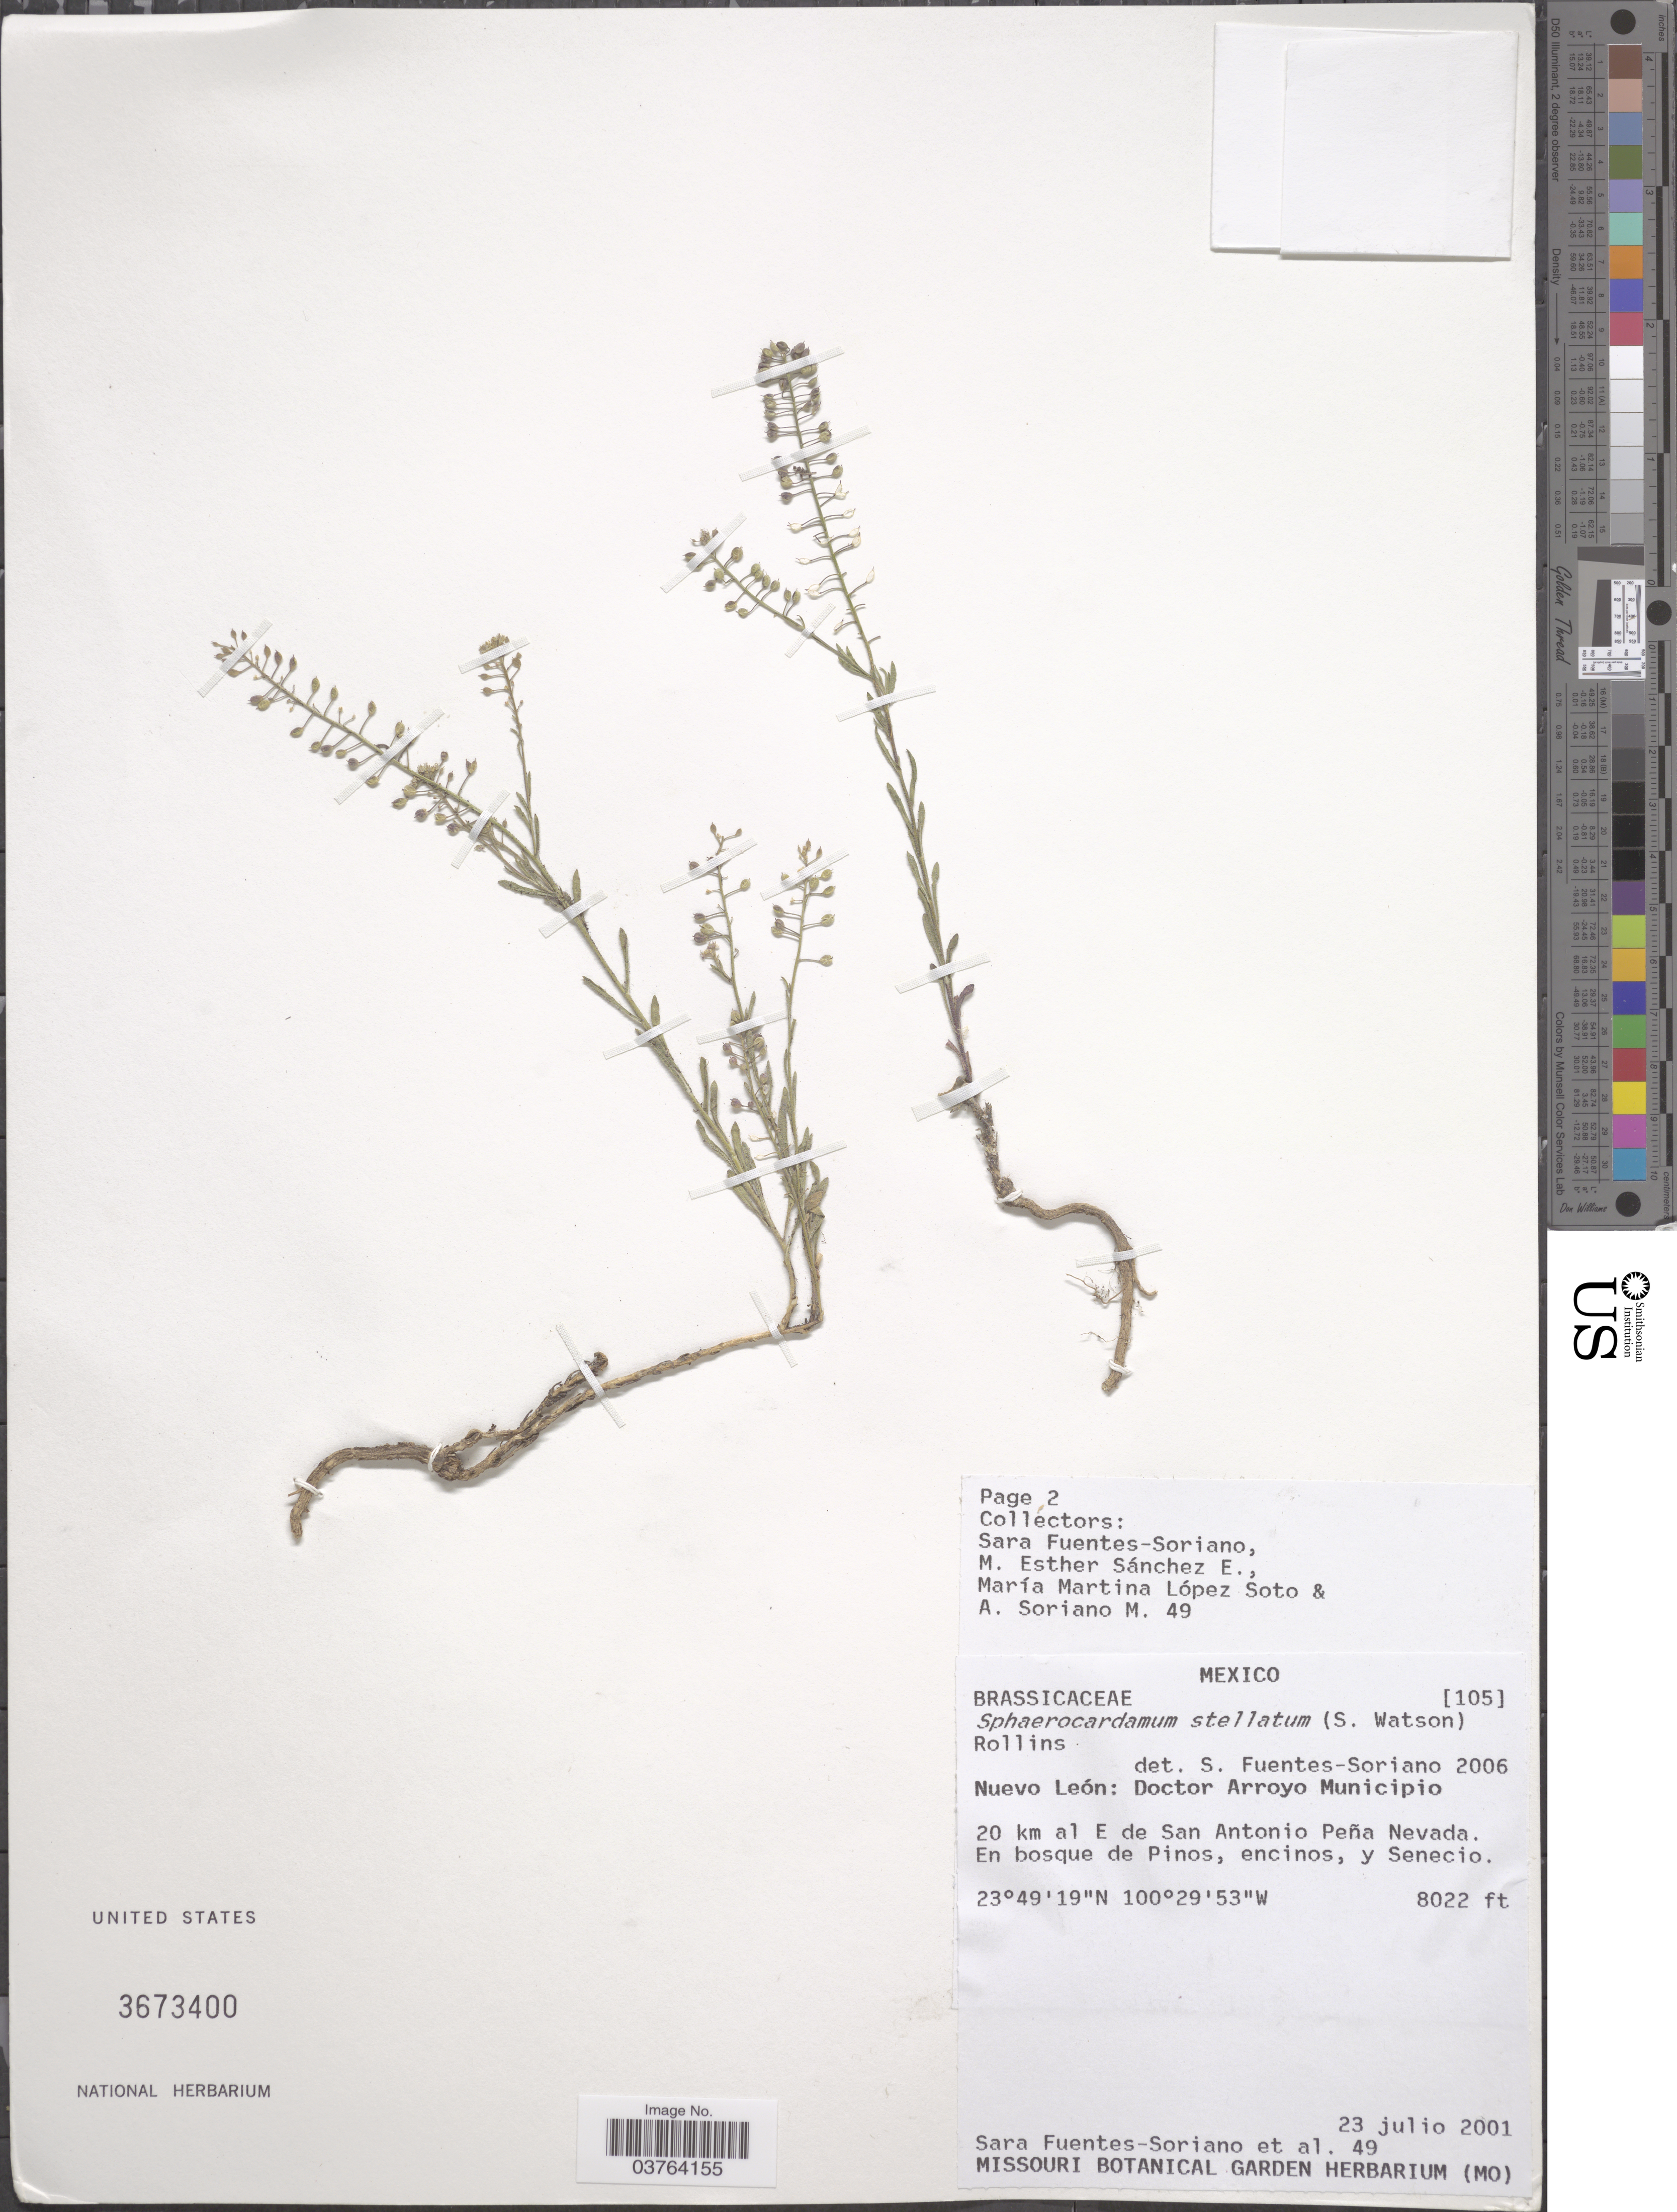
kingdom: Plantae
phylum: Tracheophyta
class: Magnoliopsida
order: Brassicales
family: Brassicaceae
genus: Sphaerocardamum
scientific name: Sphaerocardamum stellatum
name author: (S. Watson) Rollins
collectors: S. Fuentes-Soriano, M. Sánchez, M. Lopéz & A. Soriano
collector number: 49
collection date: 2001-07-23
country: Mexico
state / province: Nuevo León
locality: Doctor Arroyo Municipio. 20 km al E de San Antonio Peña Nevada.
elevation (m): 2445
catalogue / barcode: US 3673400